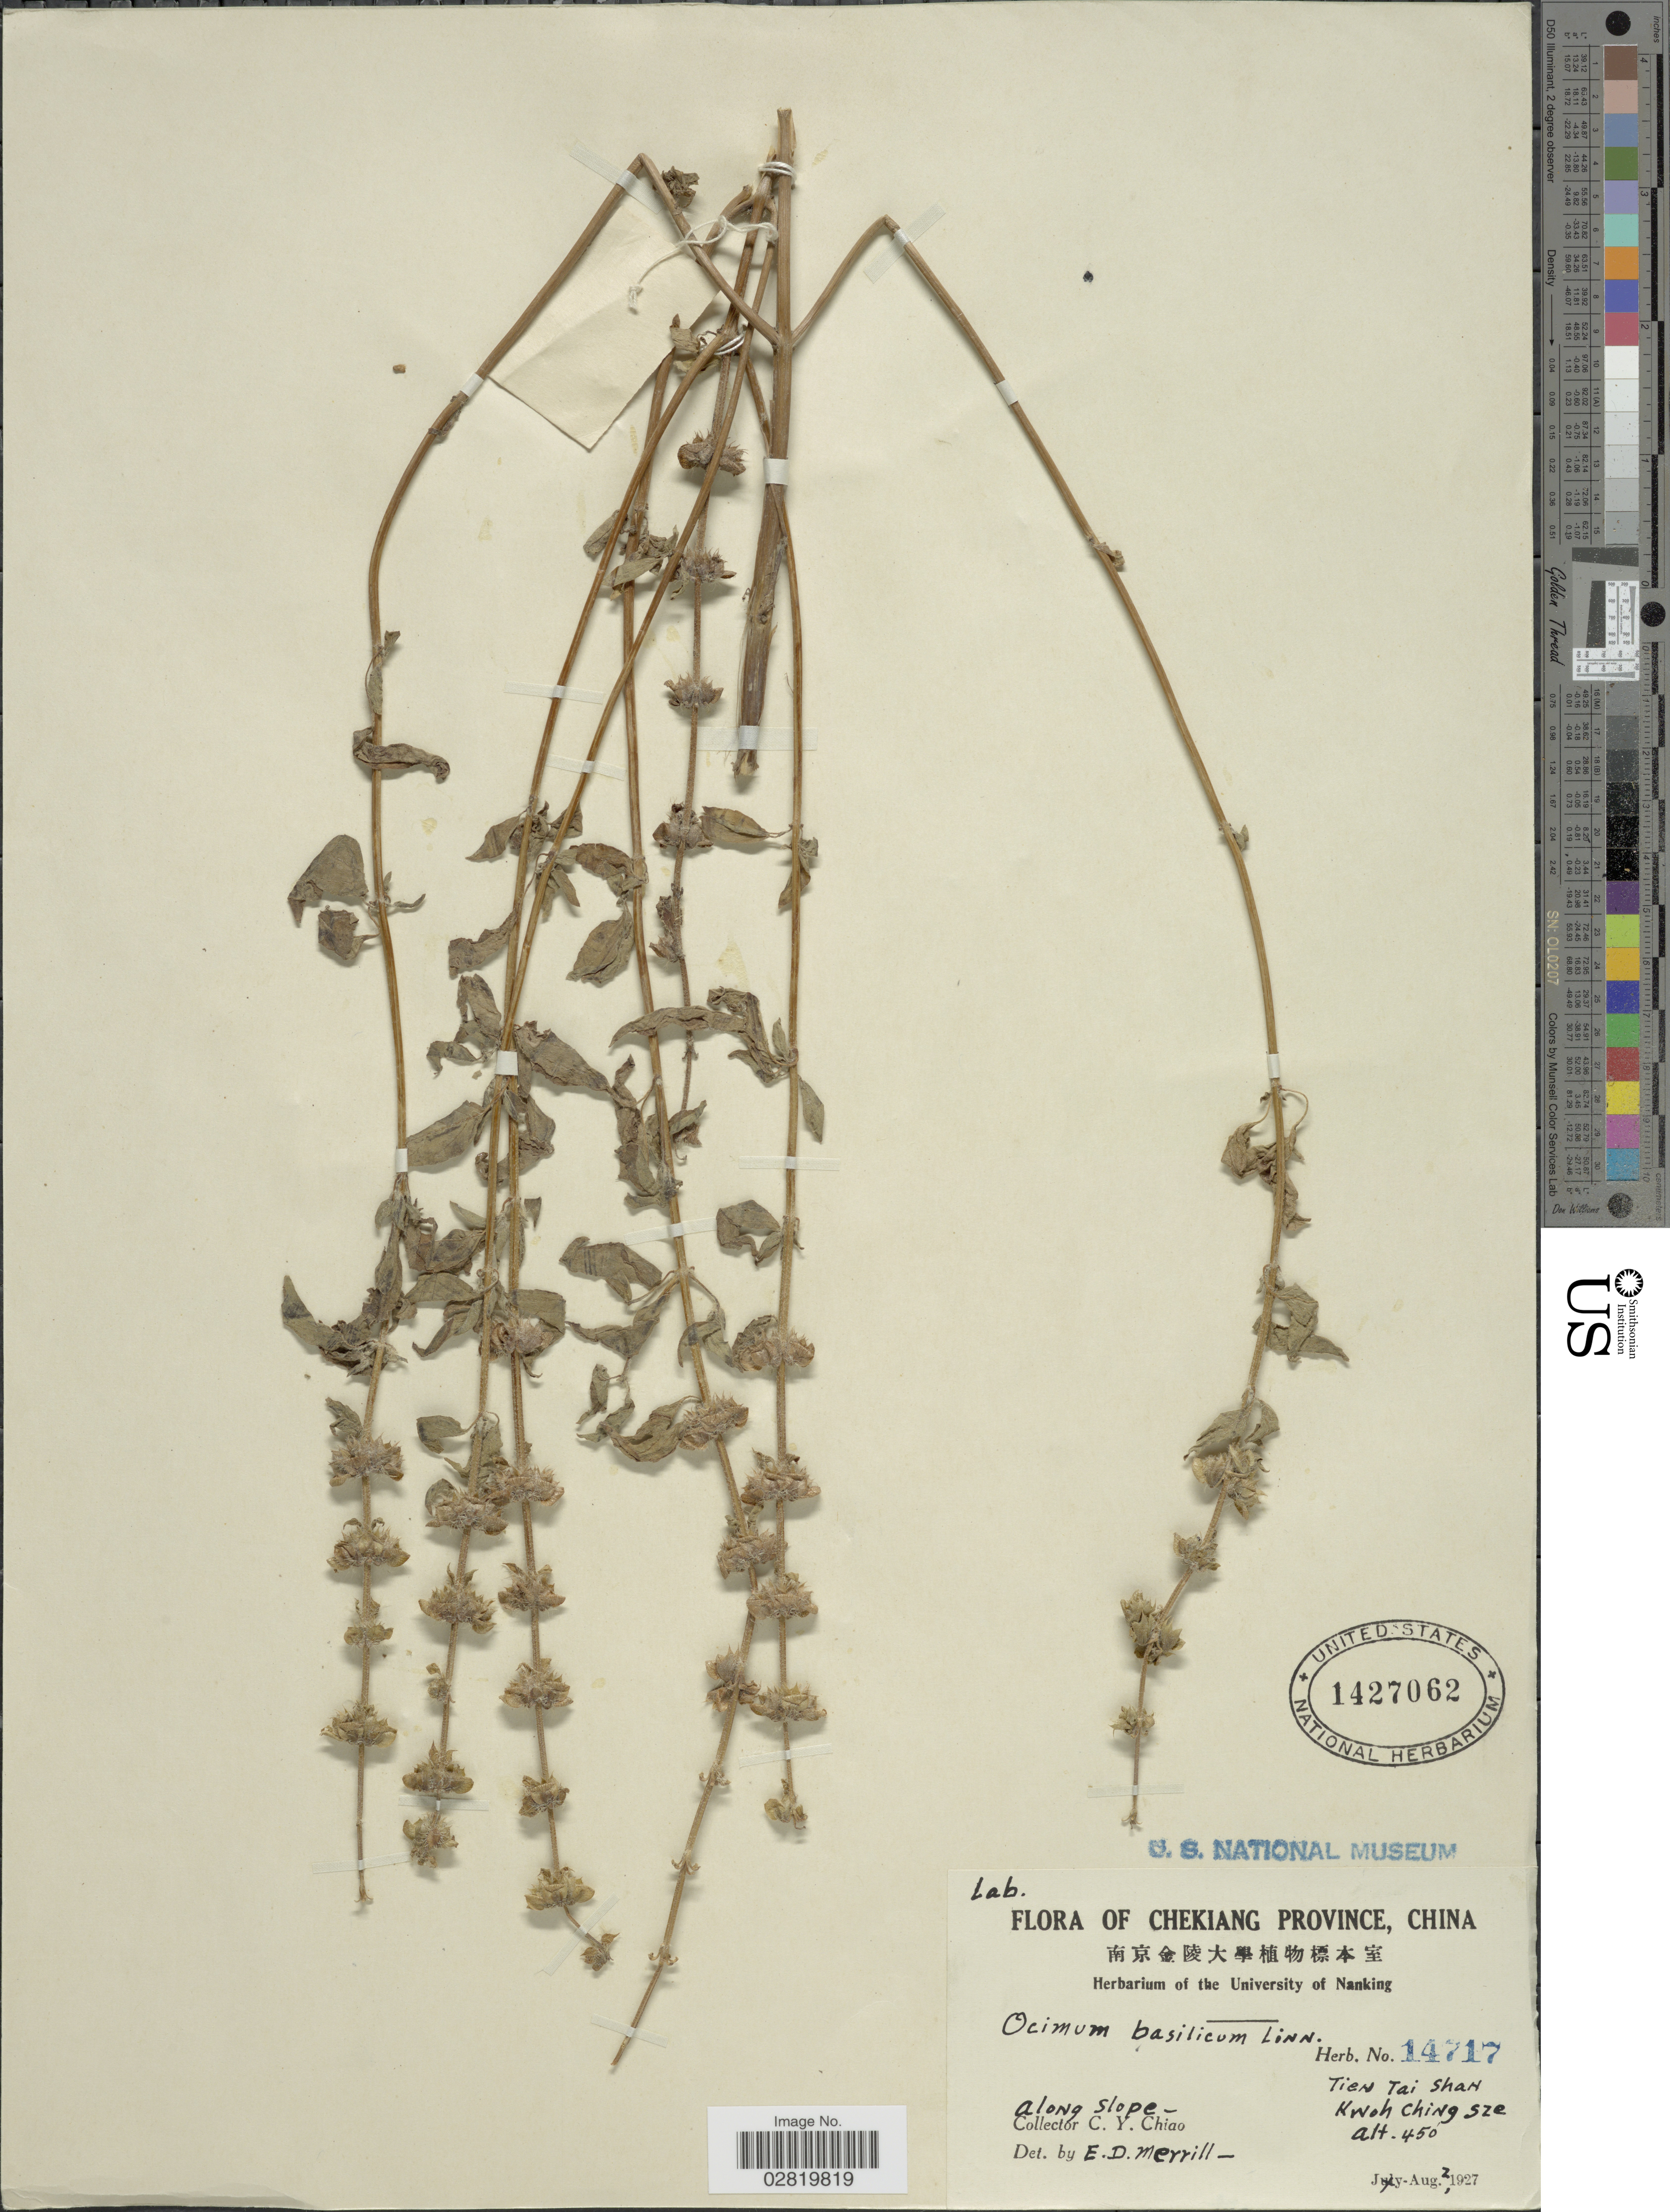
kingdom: Plantae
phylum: Tracheophyta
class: Magnoliopsida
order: Lamiales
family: Lamiaceae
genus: Ocimum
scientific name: Ocimum basilicum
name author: L.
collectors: C. Y. Chiao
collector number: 14717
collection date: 1927-08-02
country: China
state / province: Zhejiang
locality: Chekiang Province, China, Tien Tai Shan, Kwoh Ching Sze, along slope.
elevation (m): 137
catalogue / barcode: US 1427062